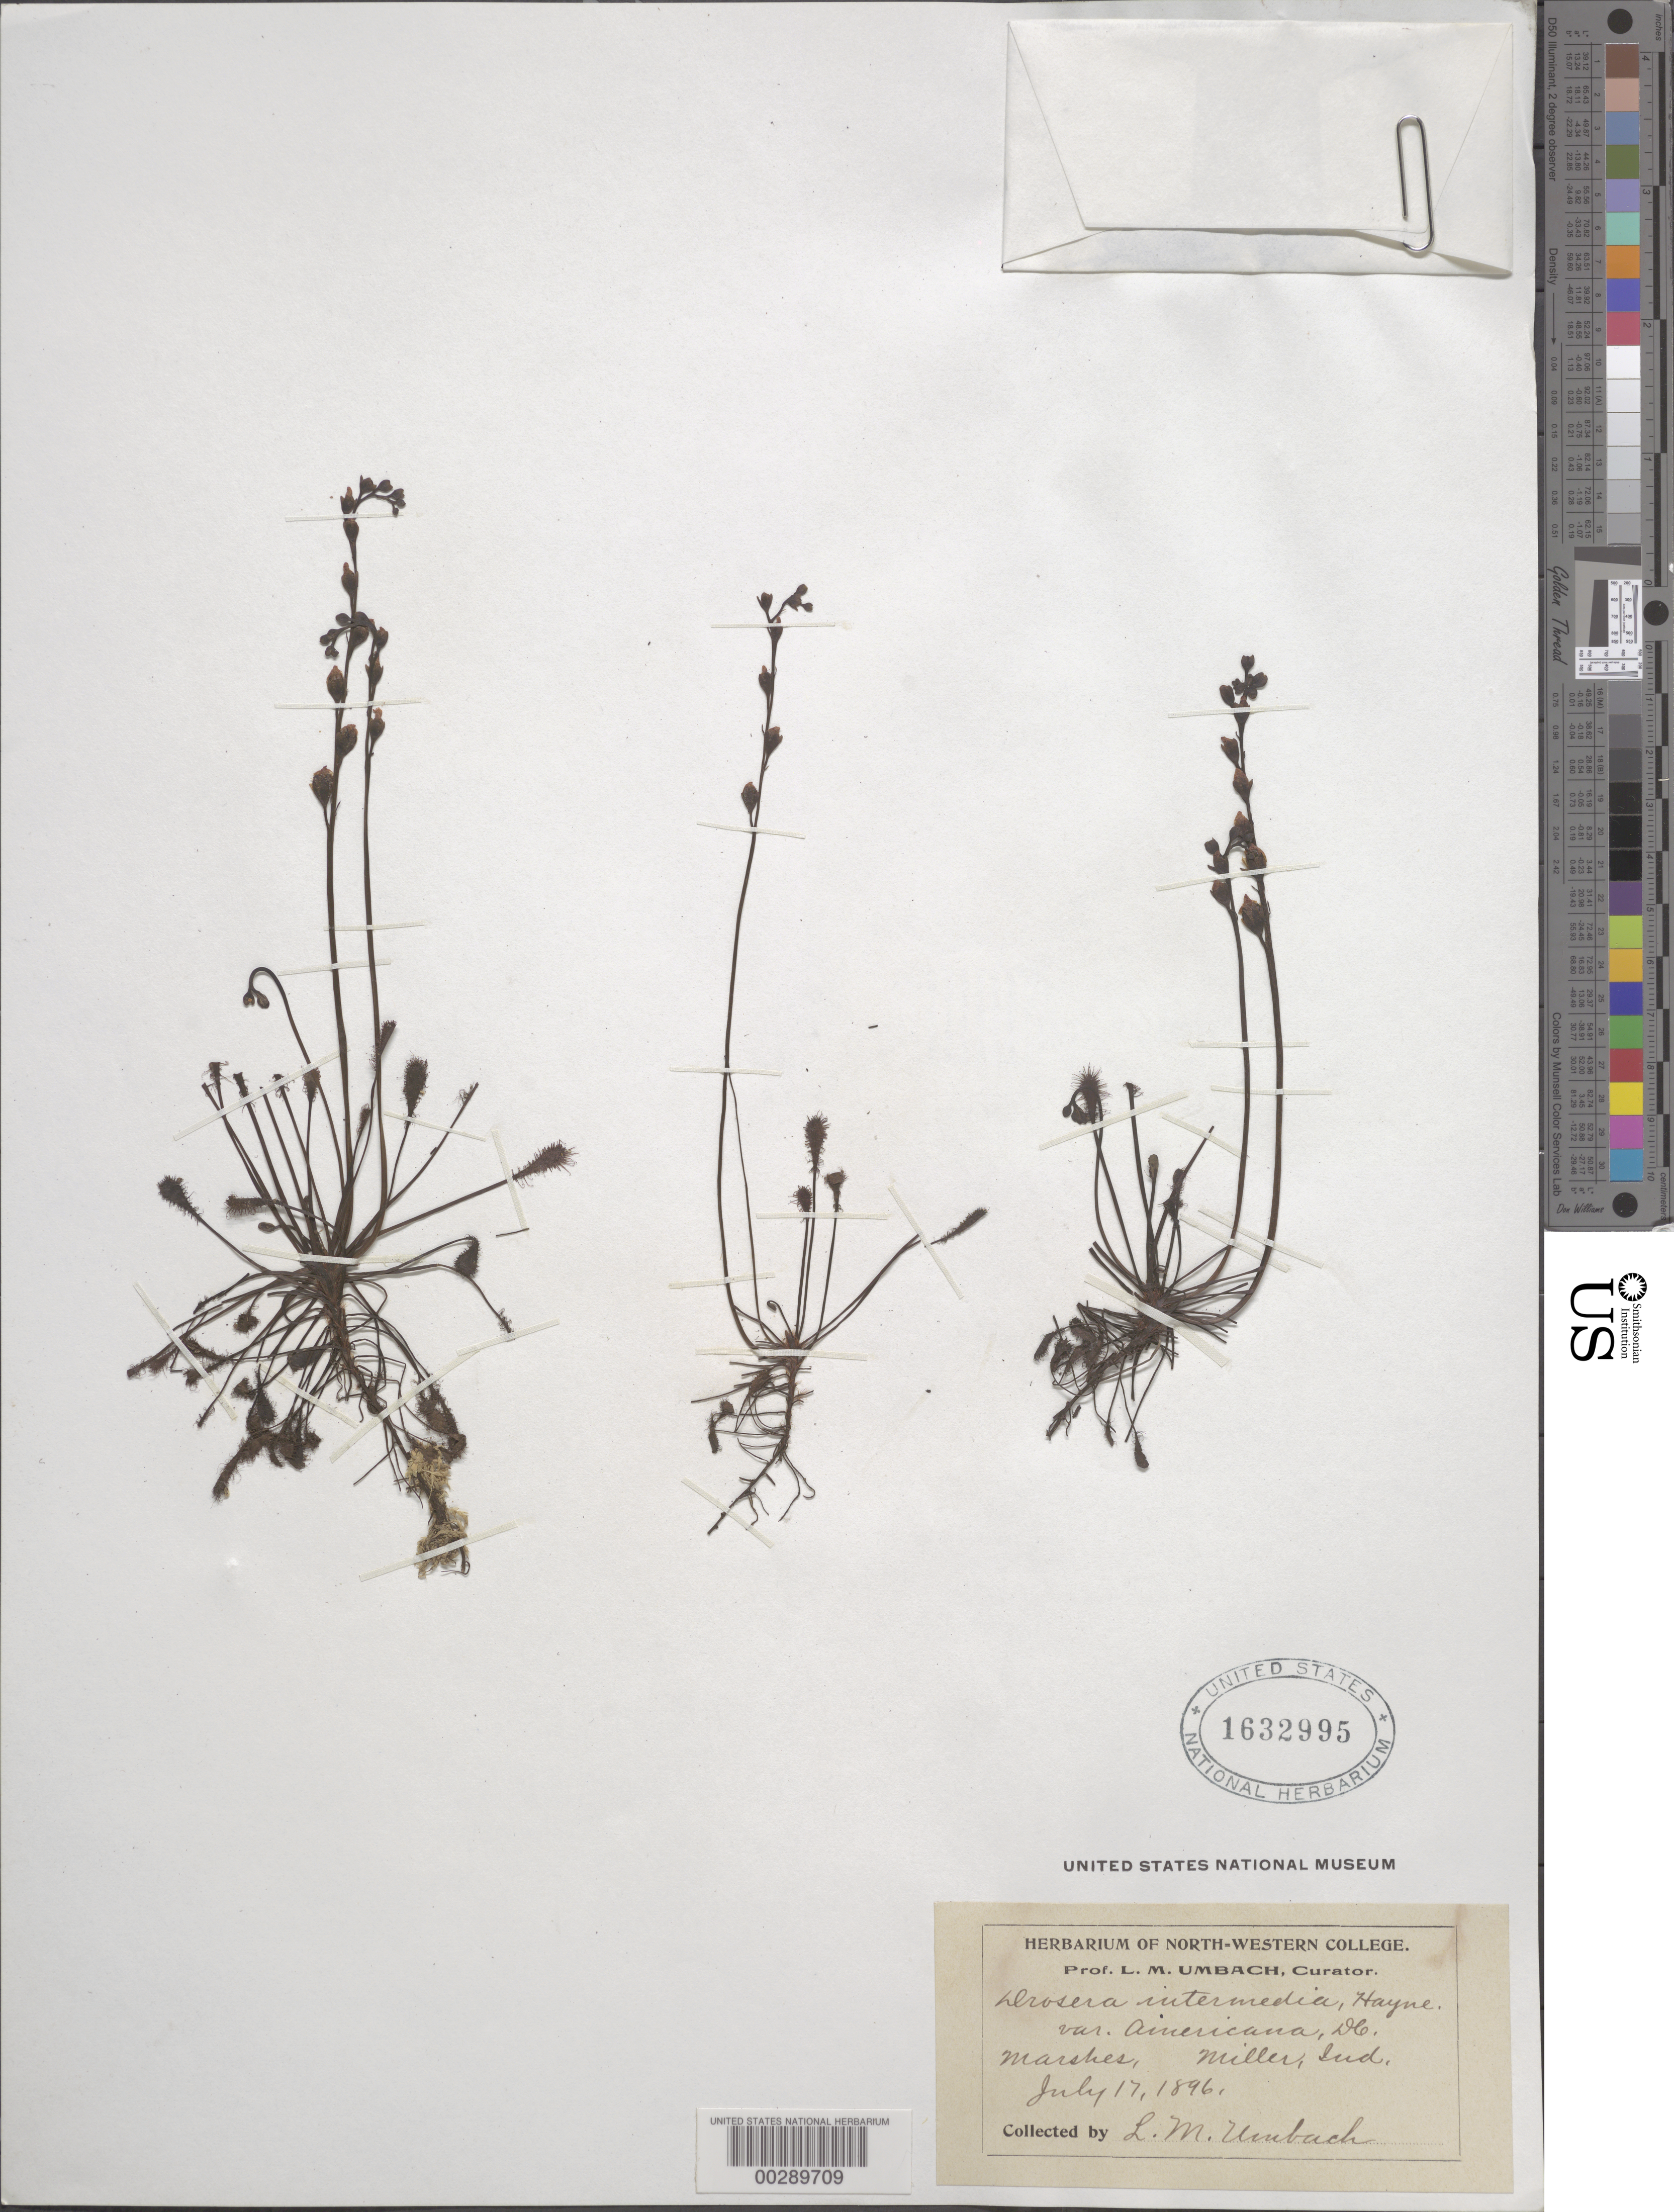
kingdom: Plantae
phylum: Tracheophyta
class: Magnoliopsida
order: Caryophyllales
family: Droseraceae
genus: Drosera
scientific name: Drosera intermedia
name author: Hayne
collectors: L. M. Umbach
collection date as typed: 17 Jul 1896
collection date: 1896-07-17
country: United States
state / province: Indiana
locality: Miller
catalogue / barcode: US 1632995